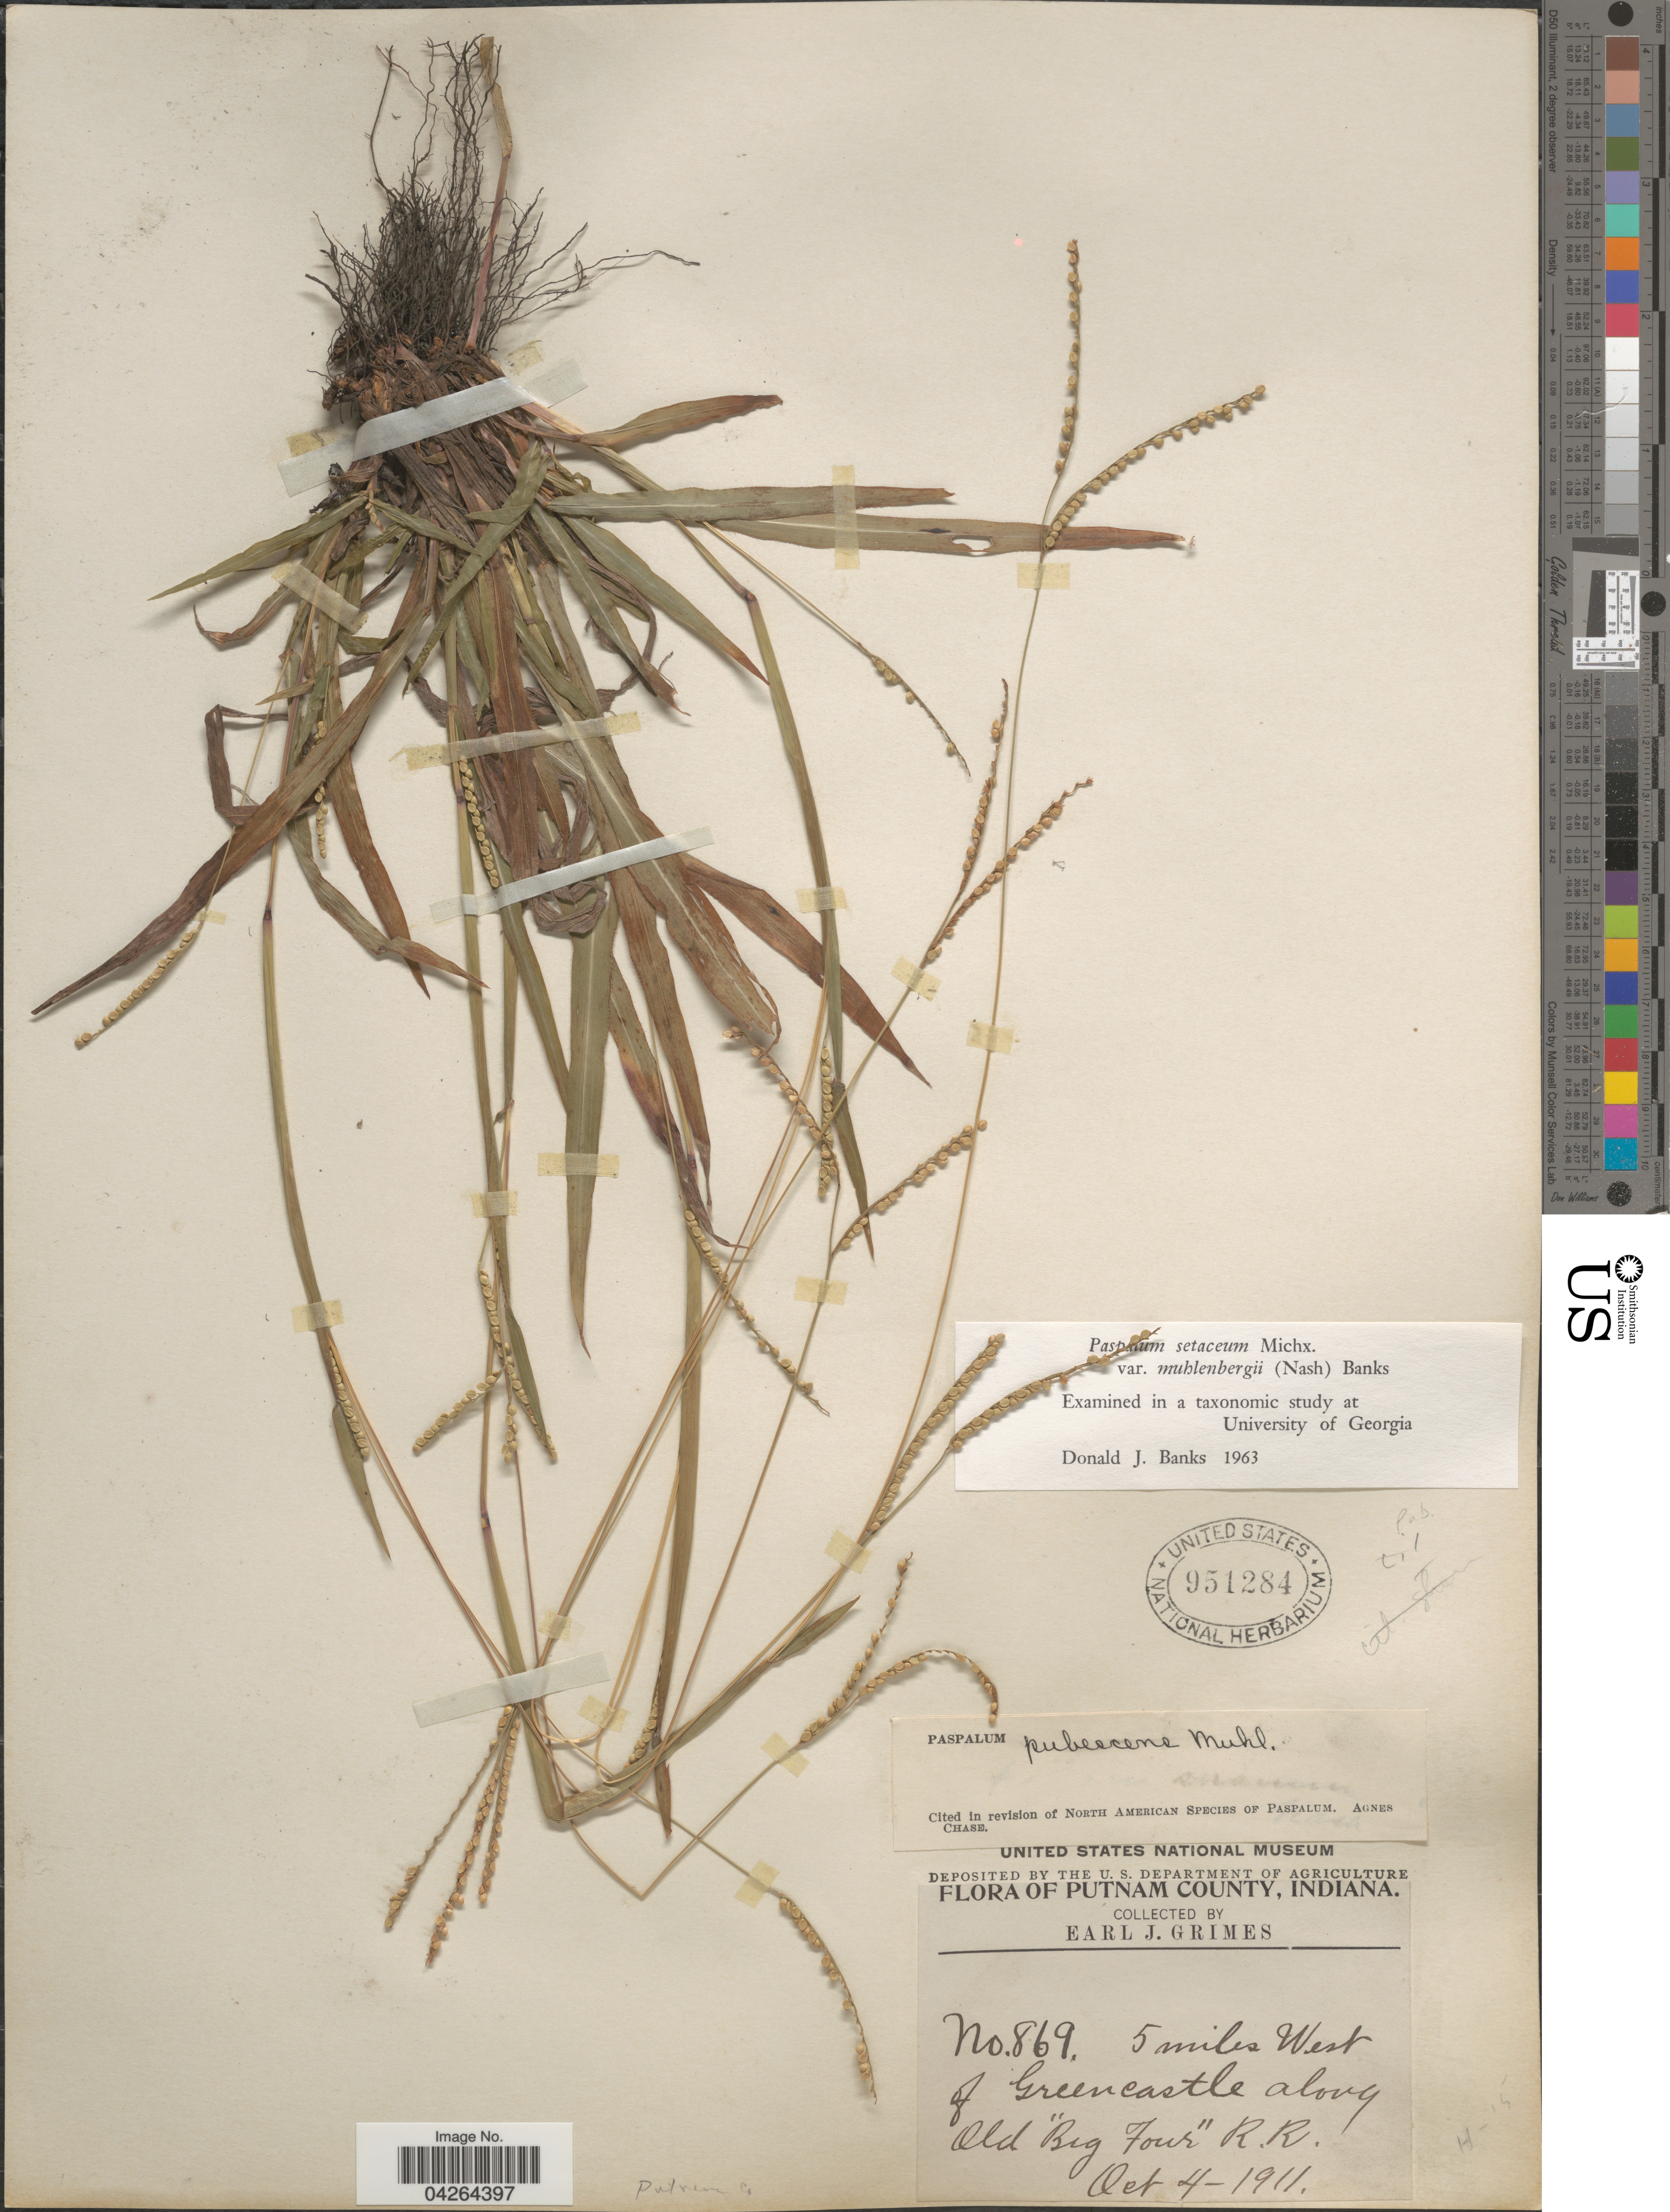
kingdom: Plantae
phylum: Tracheophyta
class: Liliopsida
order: Poales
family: Poaceae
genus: Paspalum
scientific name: Paspalum setaceum var. muhlenbergii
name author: (Nash) D.J. Banks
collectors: E. J. Grimes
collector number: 869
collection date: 1911-10-04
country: United States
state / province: Indiana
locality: Putnam County. 5 miles West of Greencastle along Old "Big Four" R.R.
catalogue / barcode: US 951284